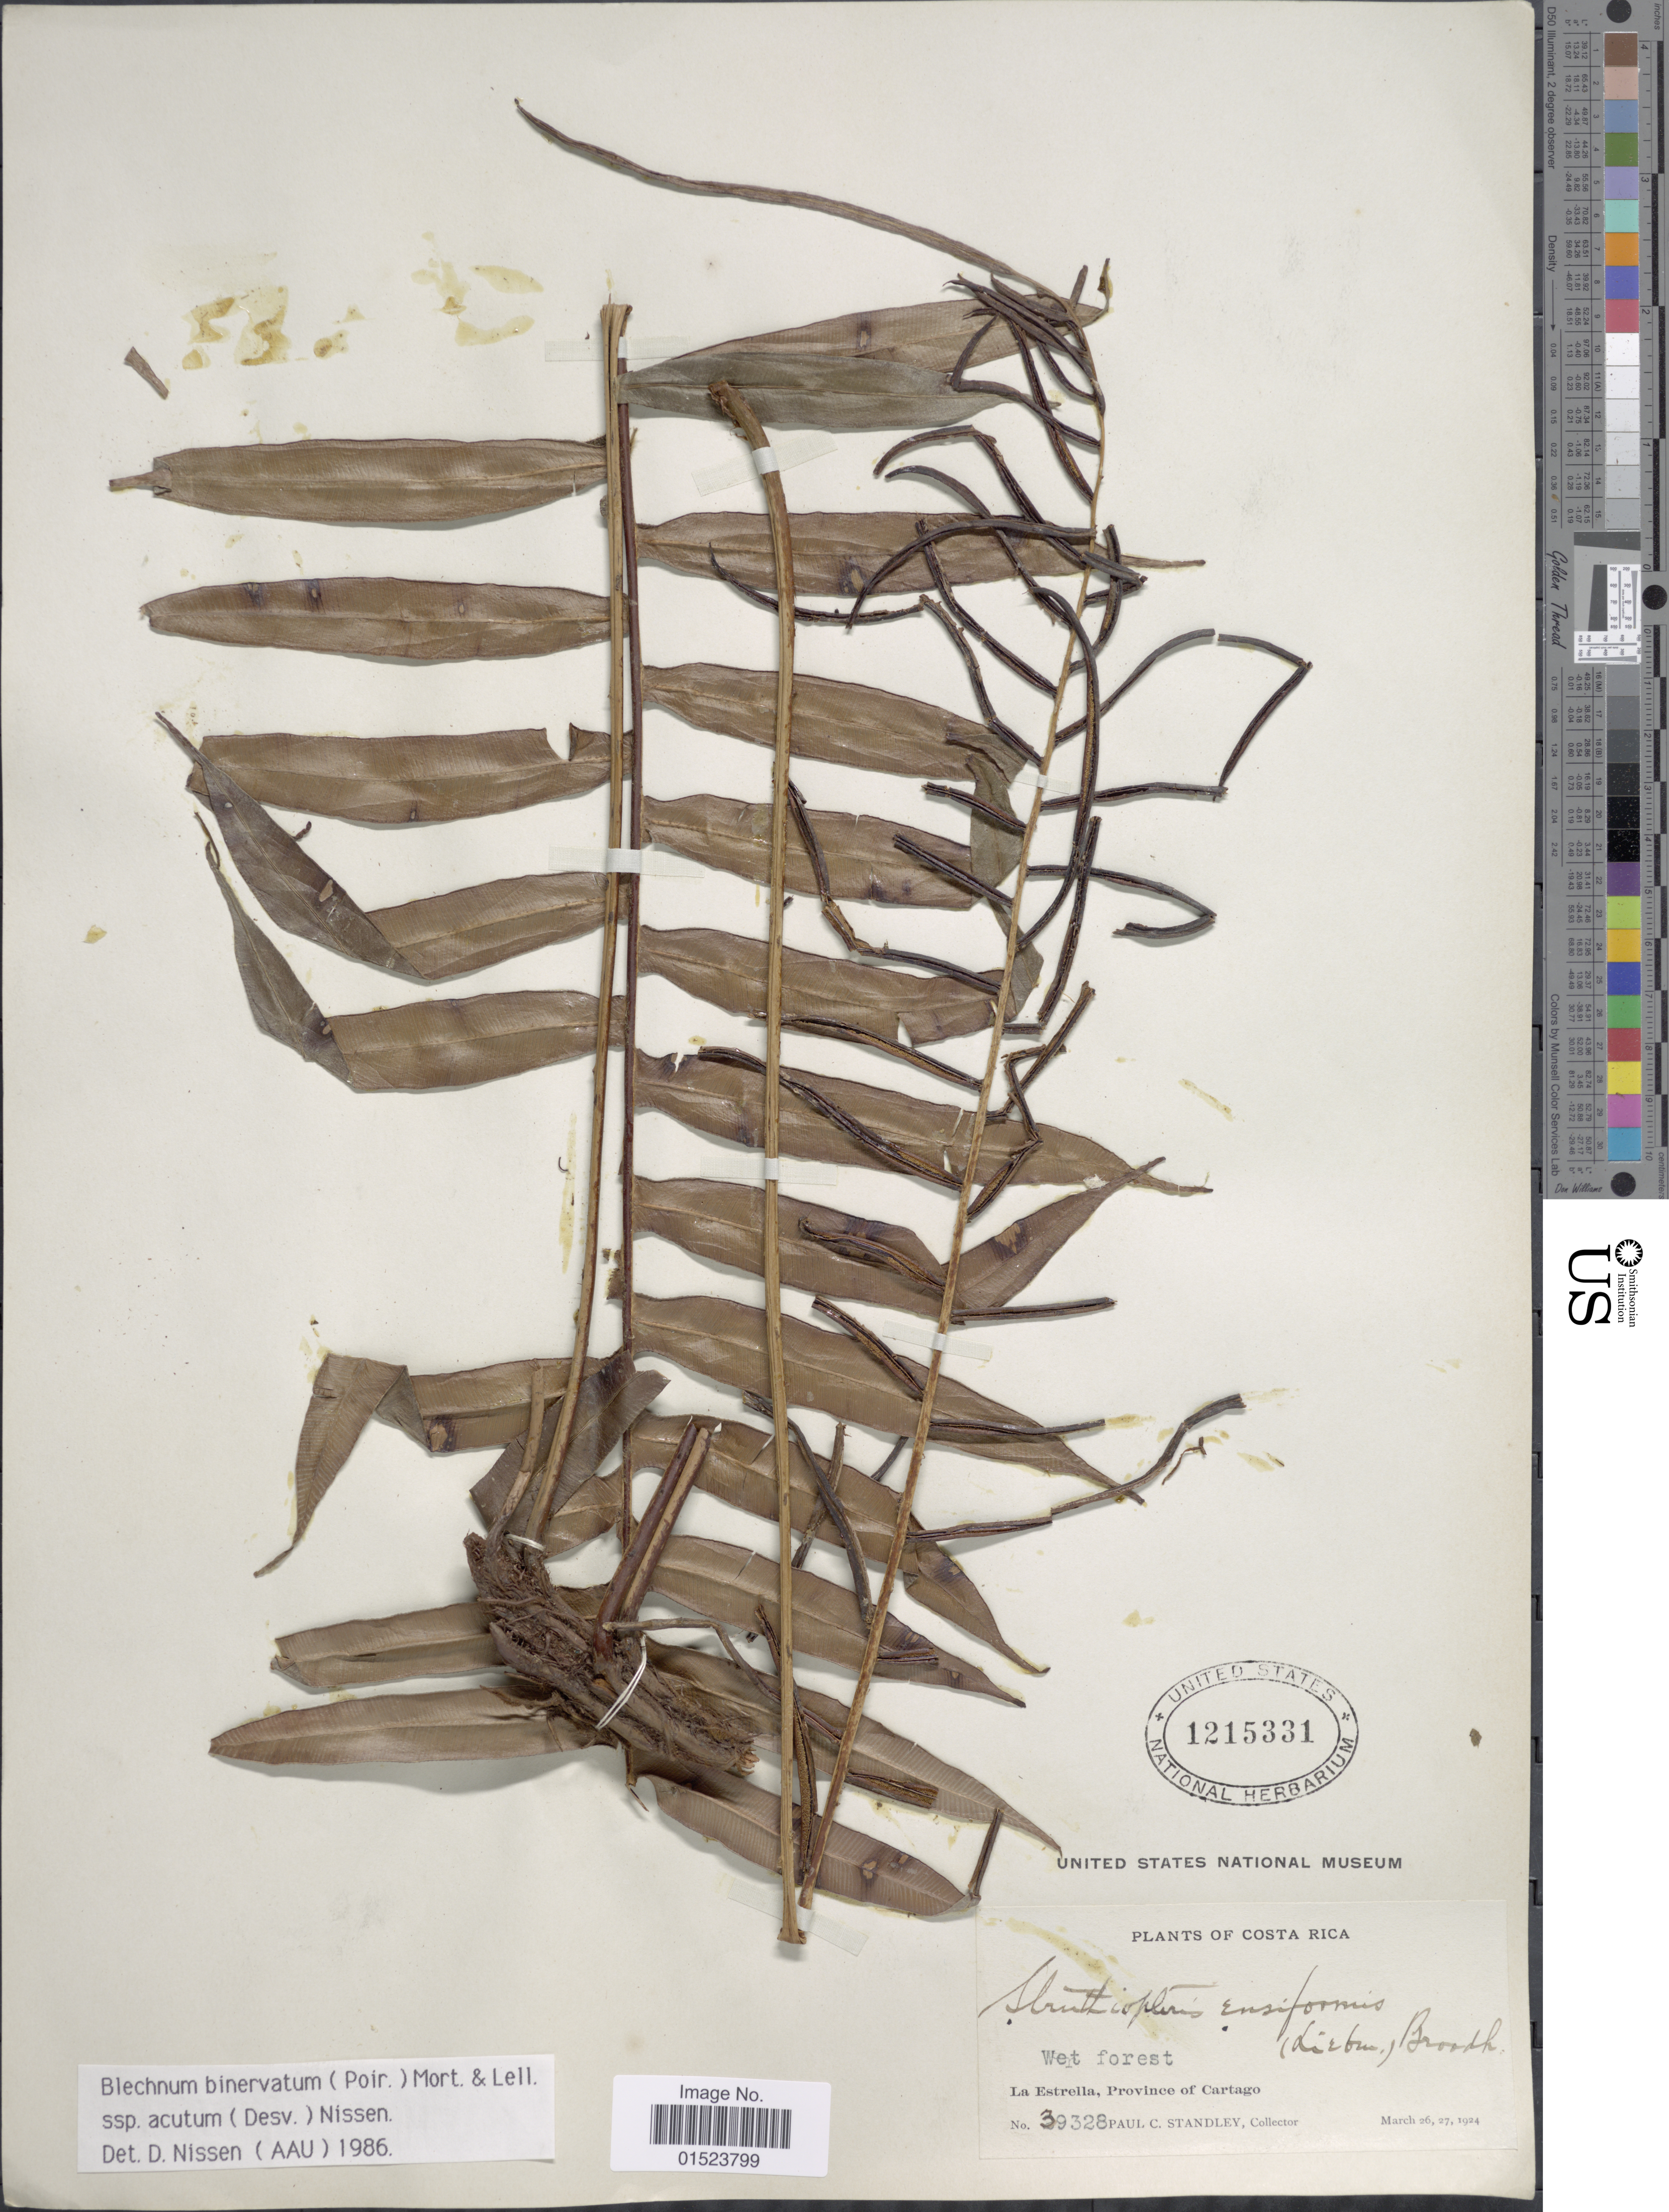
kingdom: Plantae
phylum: Tracheophyta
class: Polypodiopsida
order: Polypodiales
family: Blechnaceae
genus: Blechnum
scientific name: Blechnum ensiforme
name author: (Liebm.) C. Chr.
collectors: P. C. Standley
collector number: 39328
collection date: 1924-03-26/1924-03-27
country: Costa Rica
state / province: Cartago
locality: La Estrella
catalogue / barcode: US 1215331